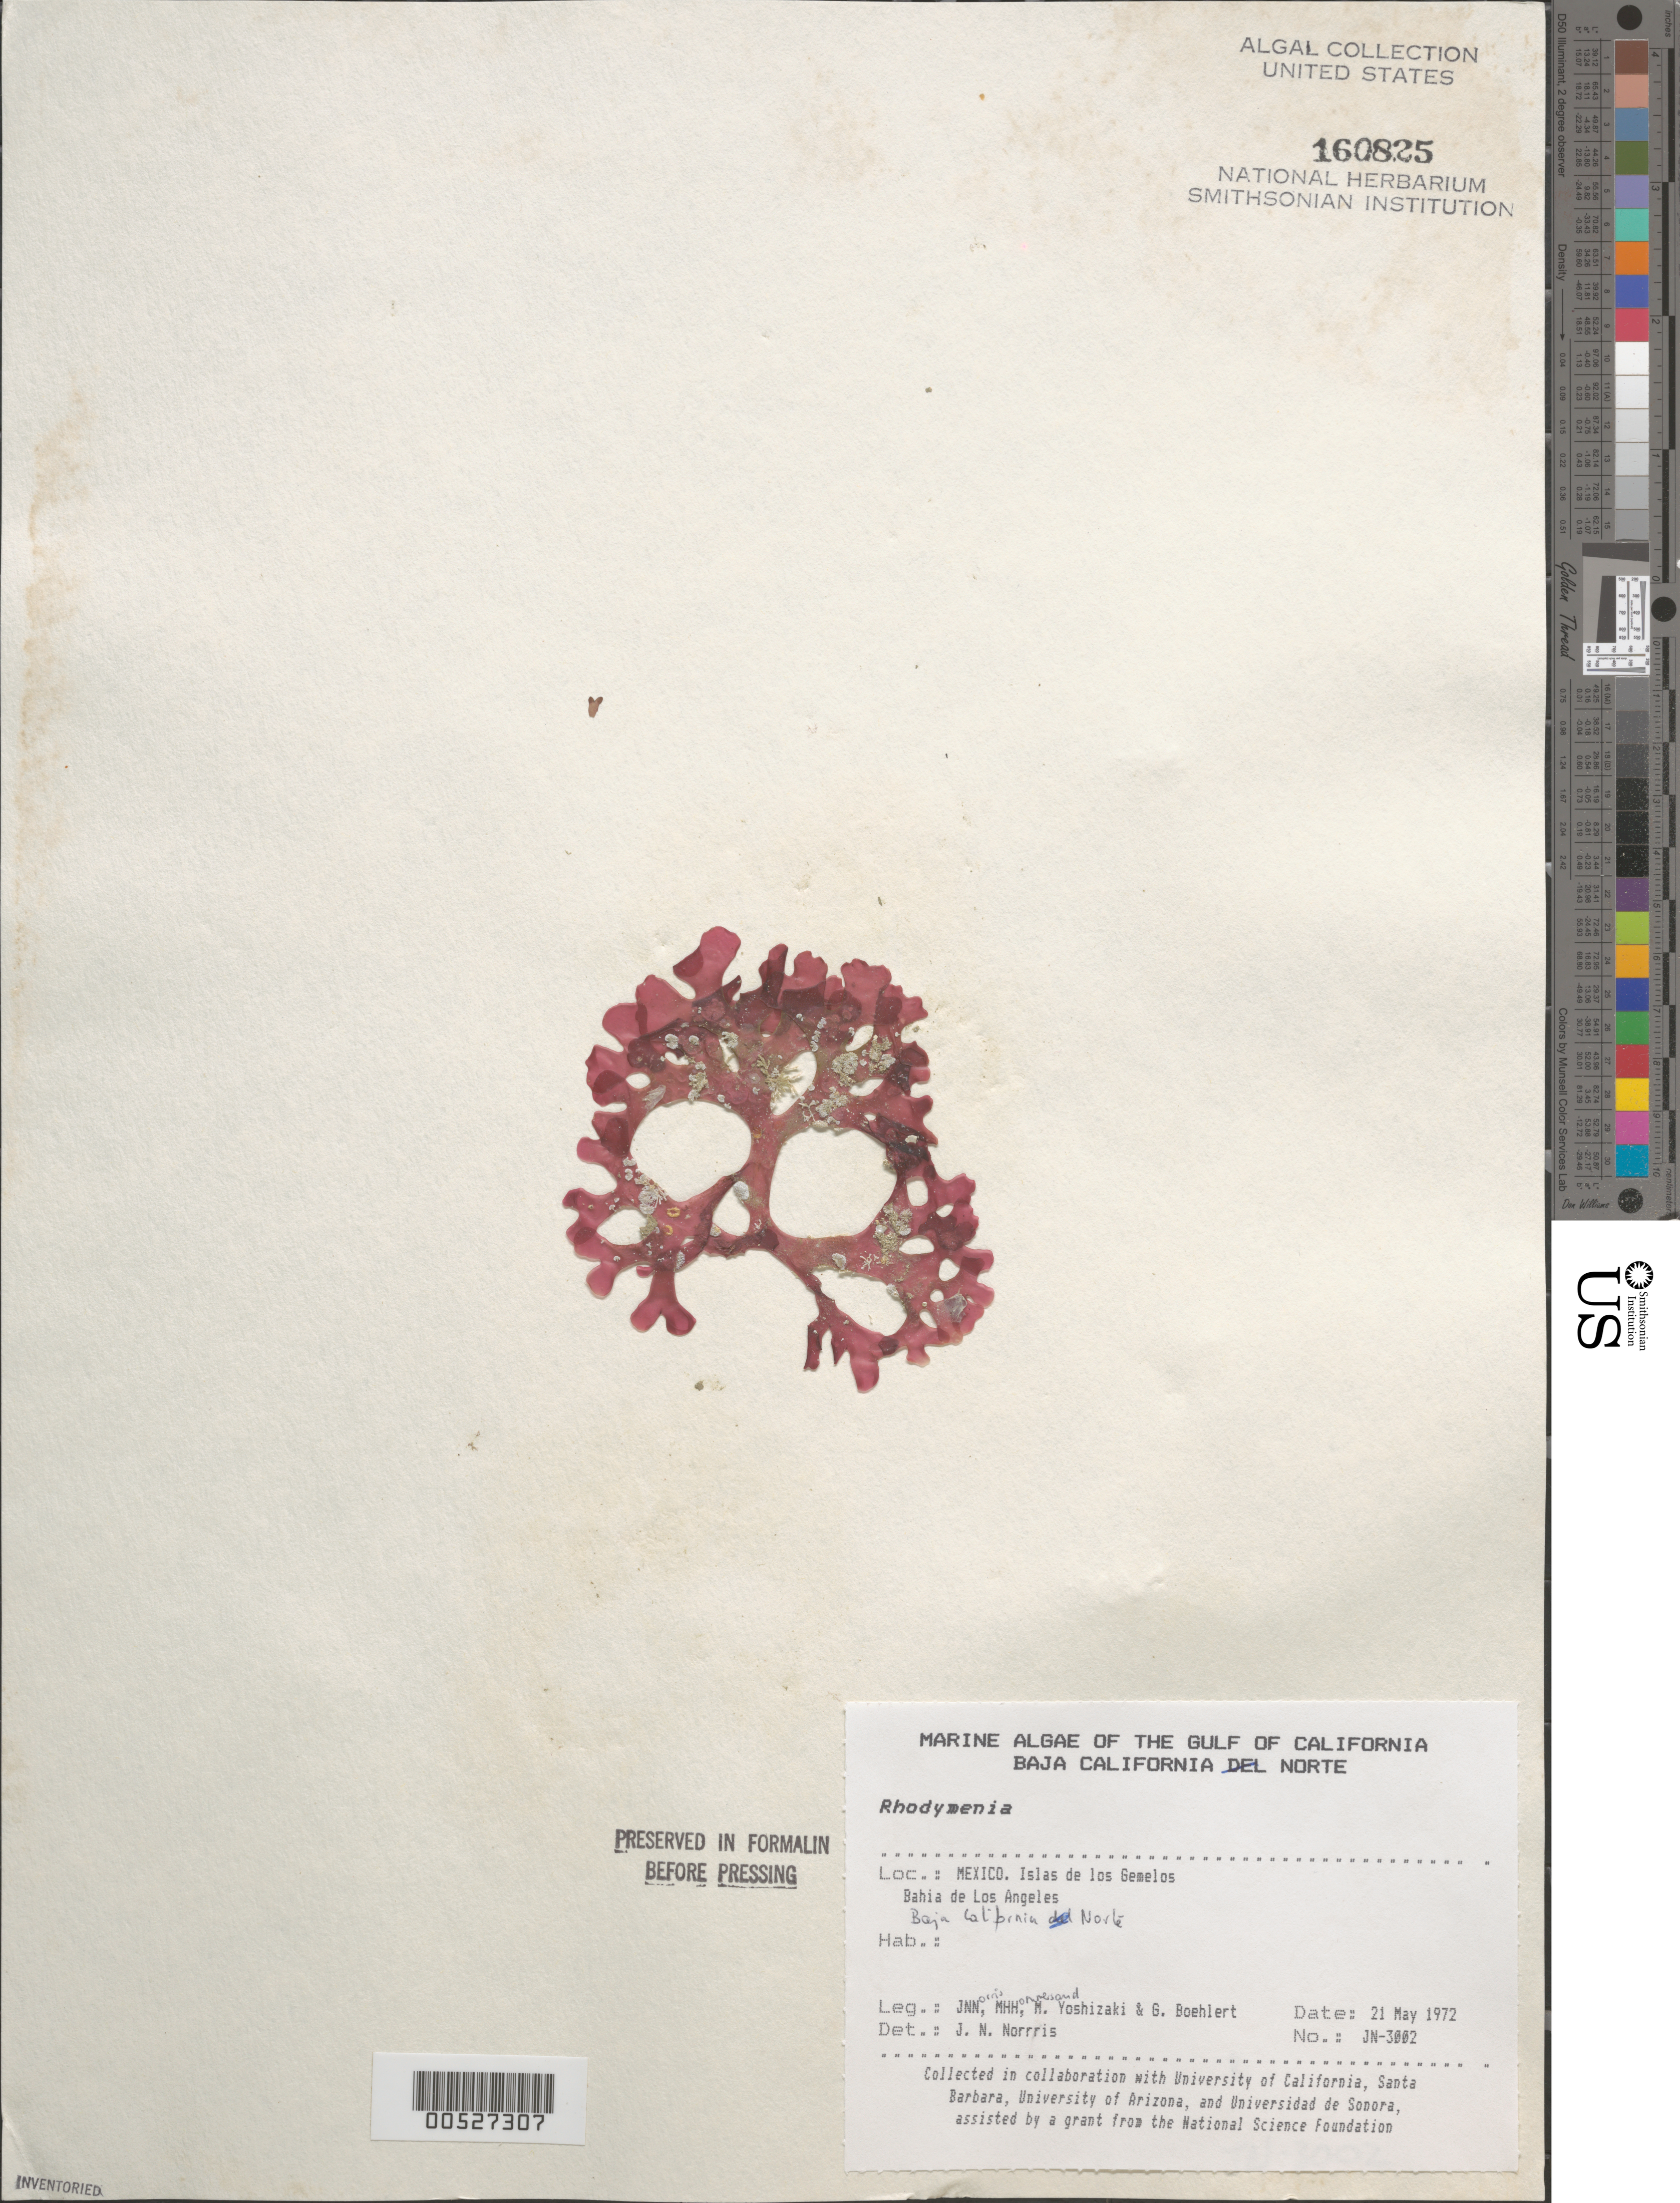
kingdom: Plantae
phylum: Rhodophyta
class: Florideophyceae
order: Rhodymeniales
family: Rhodymeniaceae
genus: Rhodymenia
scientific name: Rhodymenia sp.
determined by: Norris, James N.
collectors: J. N. Norris, M. H. Hommersand, M. Yoshizaki & G. Boehlert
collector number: JN-3002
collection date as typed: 21 May 1972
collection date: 1972-05-21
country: Mexico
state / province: Baja California Norte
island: Isla de Los Gemelitos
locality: Bahia de los Angeles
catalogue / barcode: US 160825